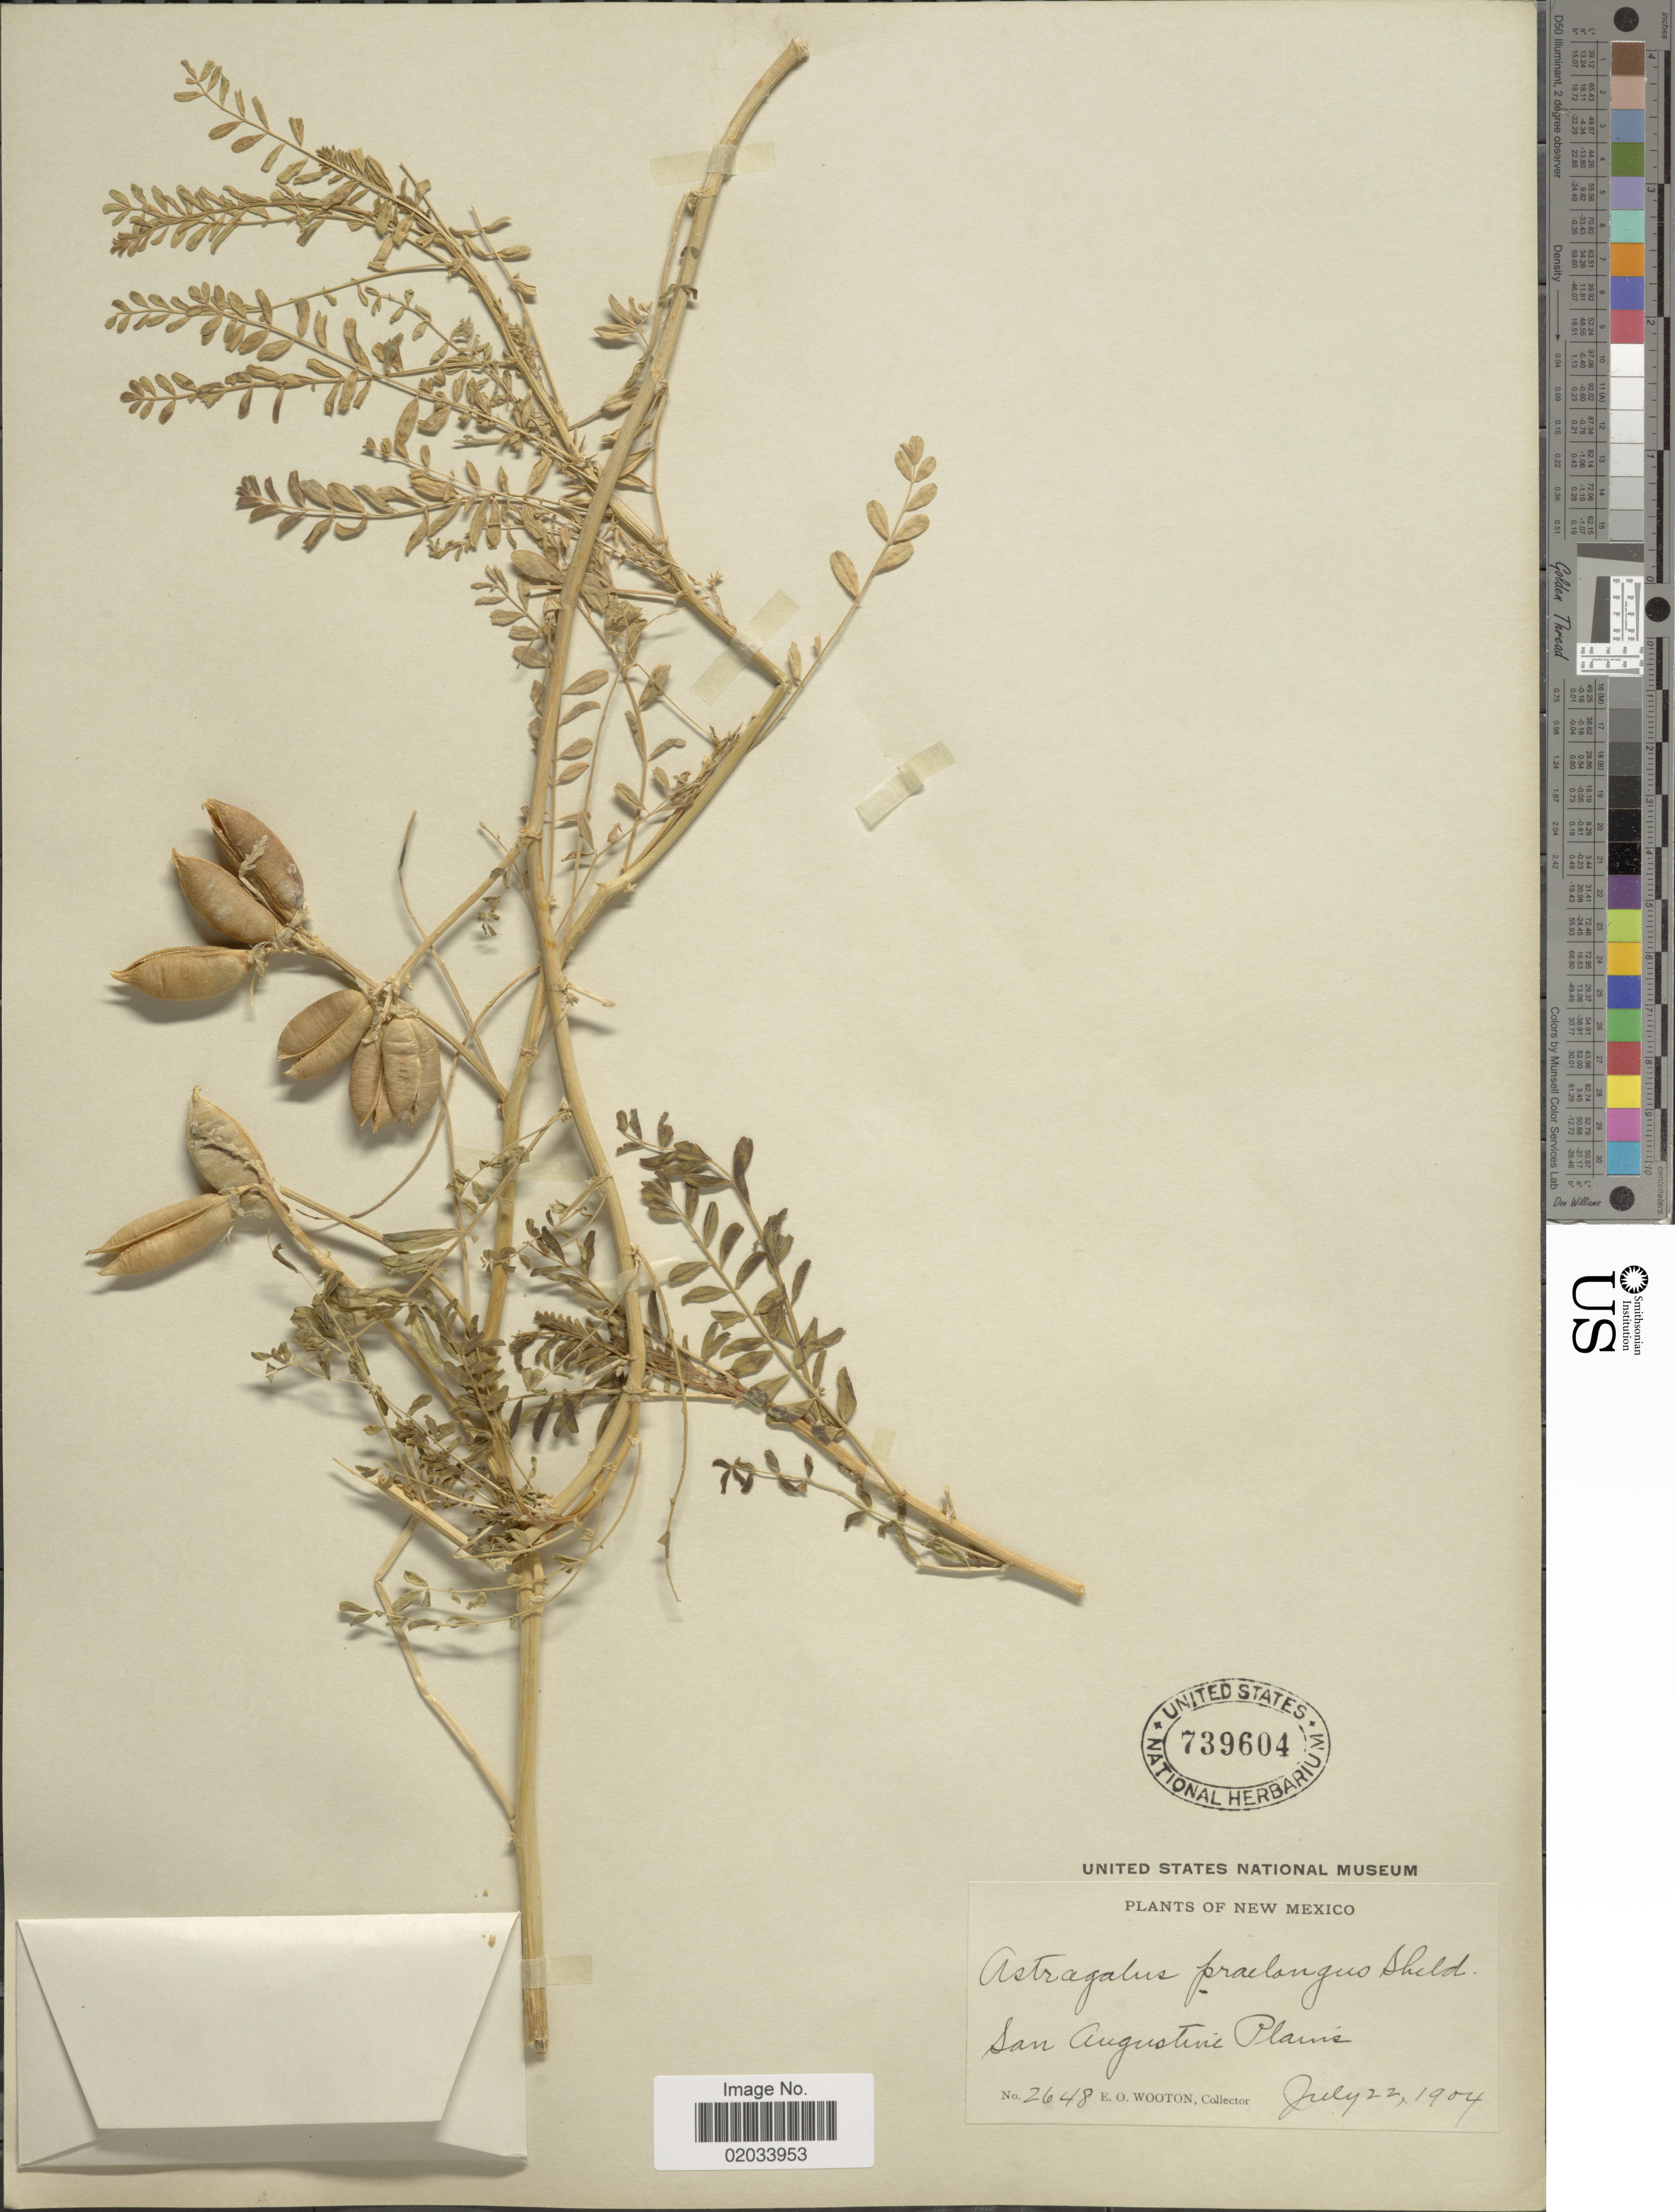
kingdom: Plantae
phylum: Tracheophyta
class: Magnoliopsida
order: Fabales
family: Fabaceae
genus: Astragalus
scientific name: Astragalus praelongus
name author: E. Sheld.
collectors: E. O. Wooton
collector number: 2648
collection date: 1904-07-22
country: United States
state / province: New Mexico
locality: San Augustine Plains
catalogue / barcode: US 739604